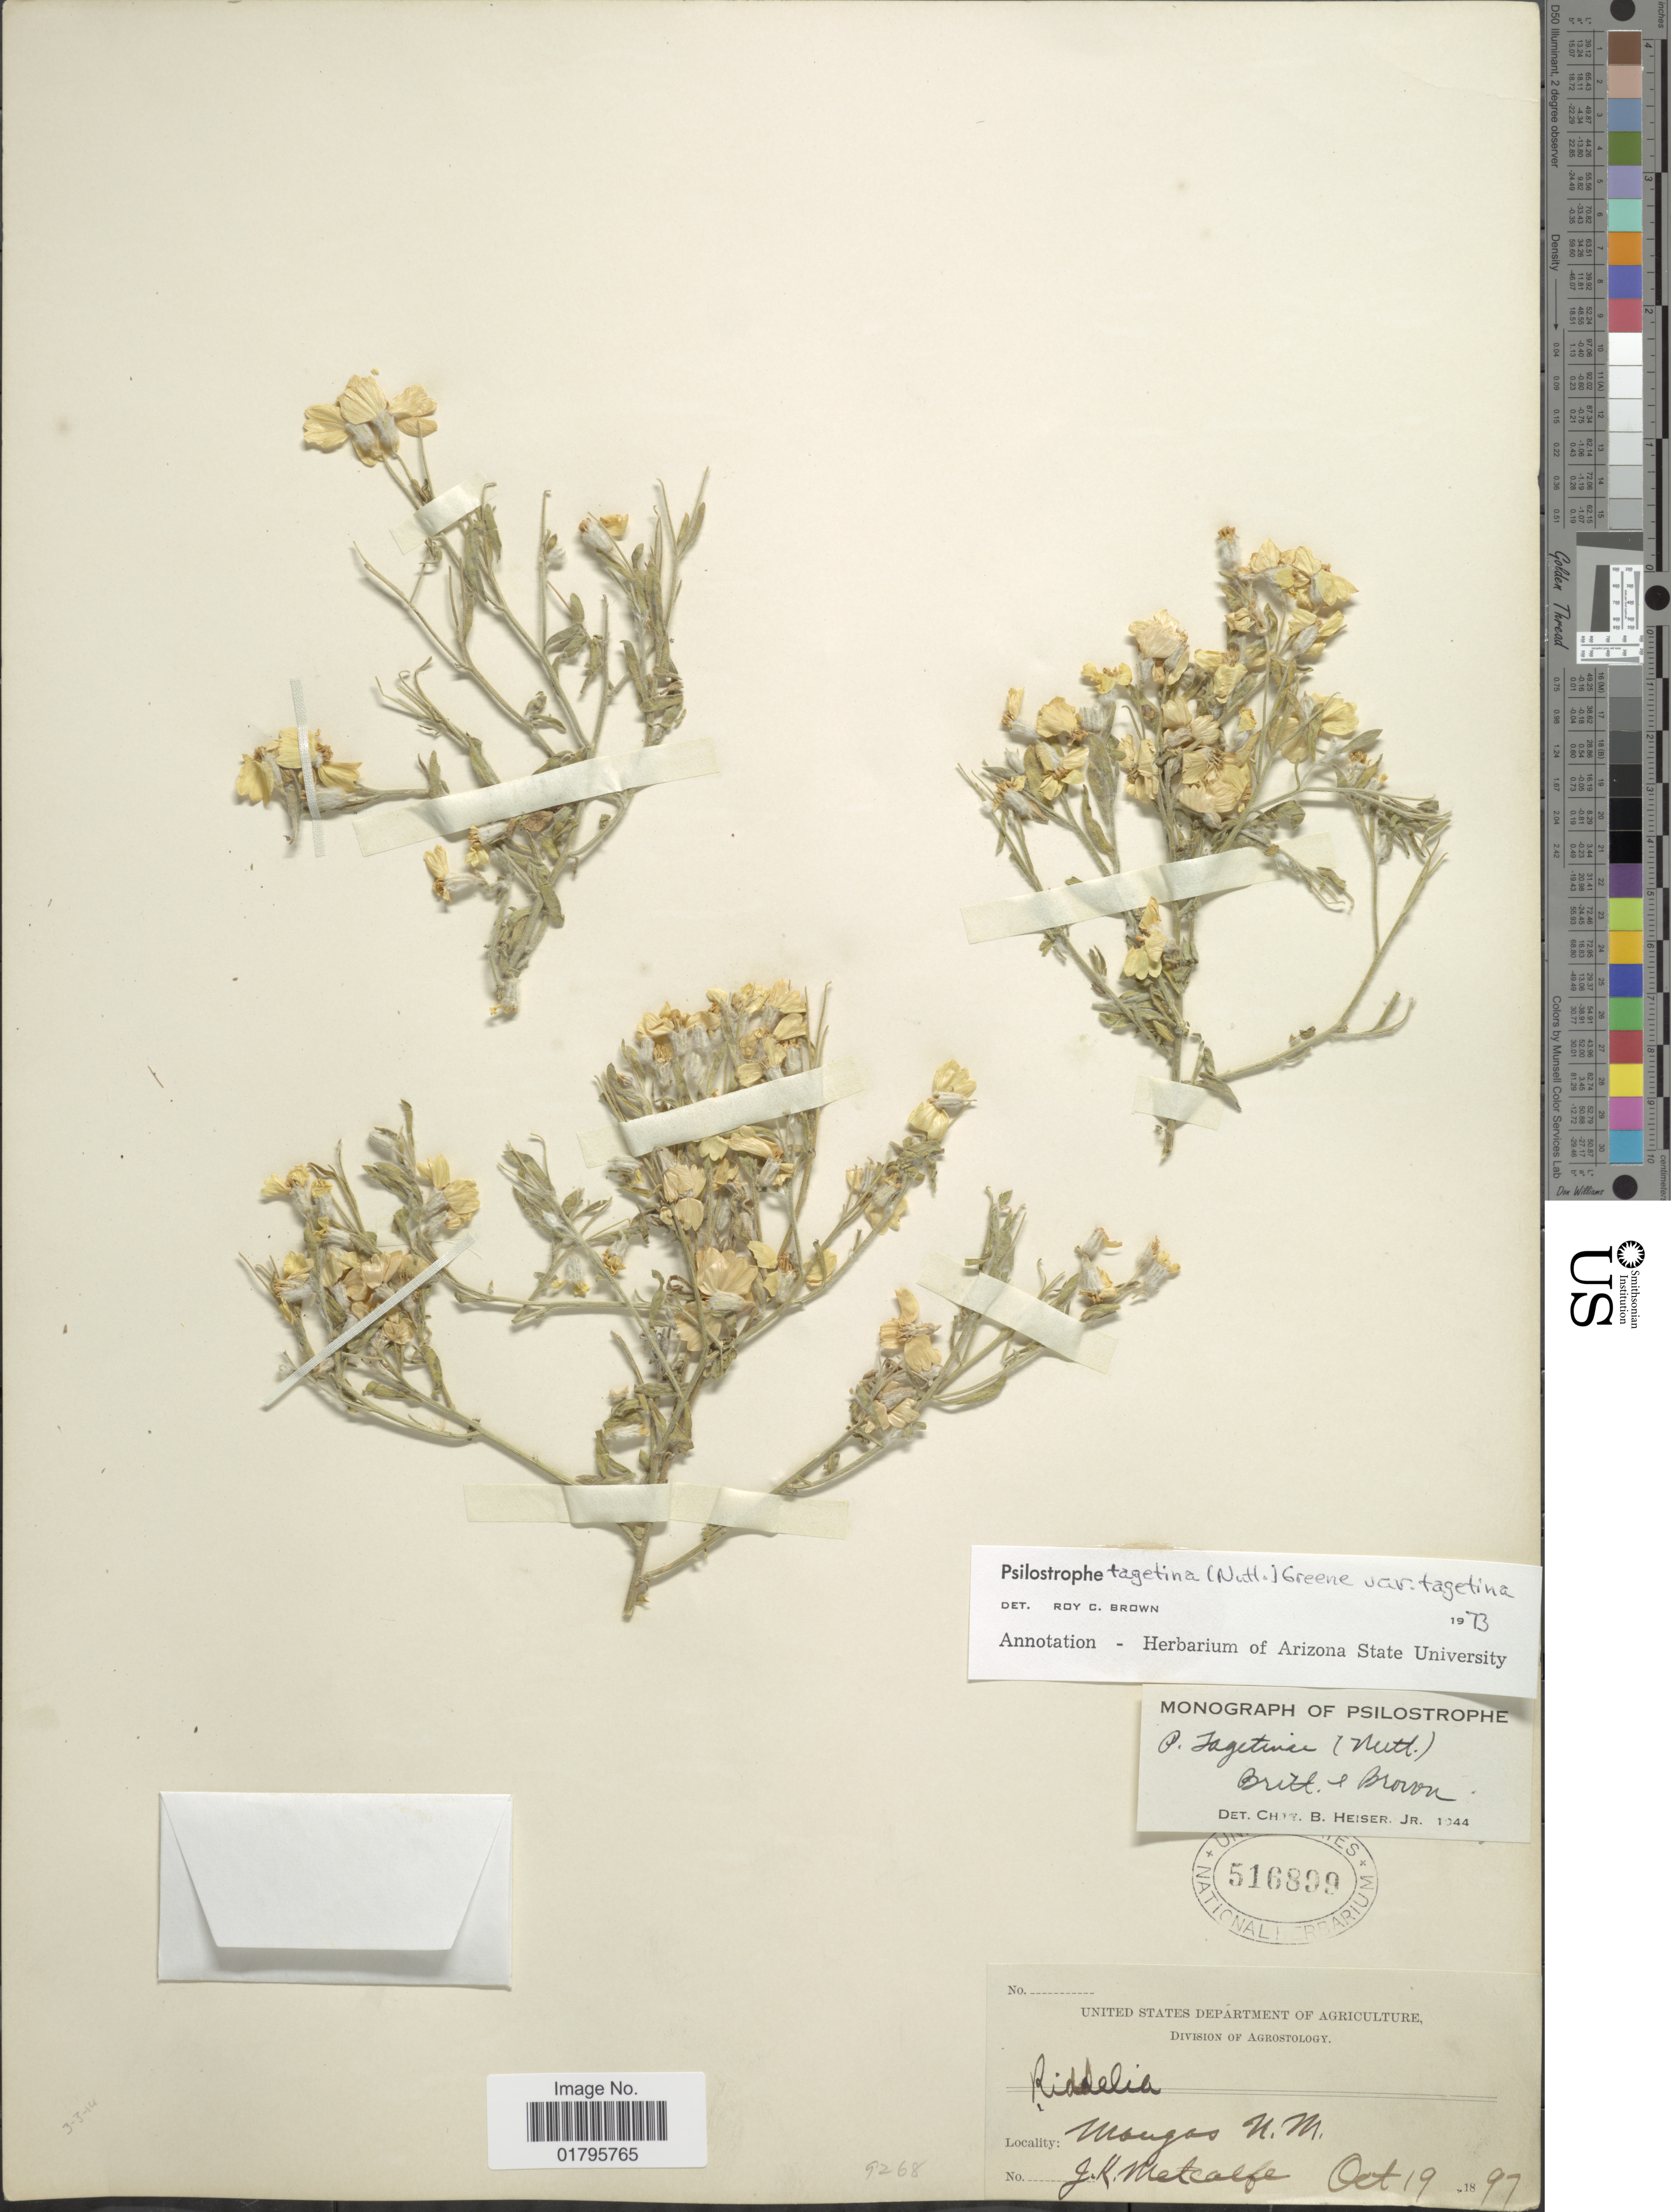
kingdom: Plantae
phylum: Tracheophyta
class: Magnoliopsida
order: Asterales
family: Asteraceae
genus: Psilostrophe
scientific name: Psilostrophe tagetina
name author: (Nutt.) Greene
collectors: J. Metcalfe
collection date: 1897-10-19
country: United States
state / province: New Mexico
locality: Mangas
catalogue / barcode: US 516899